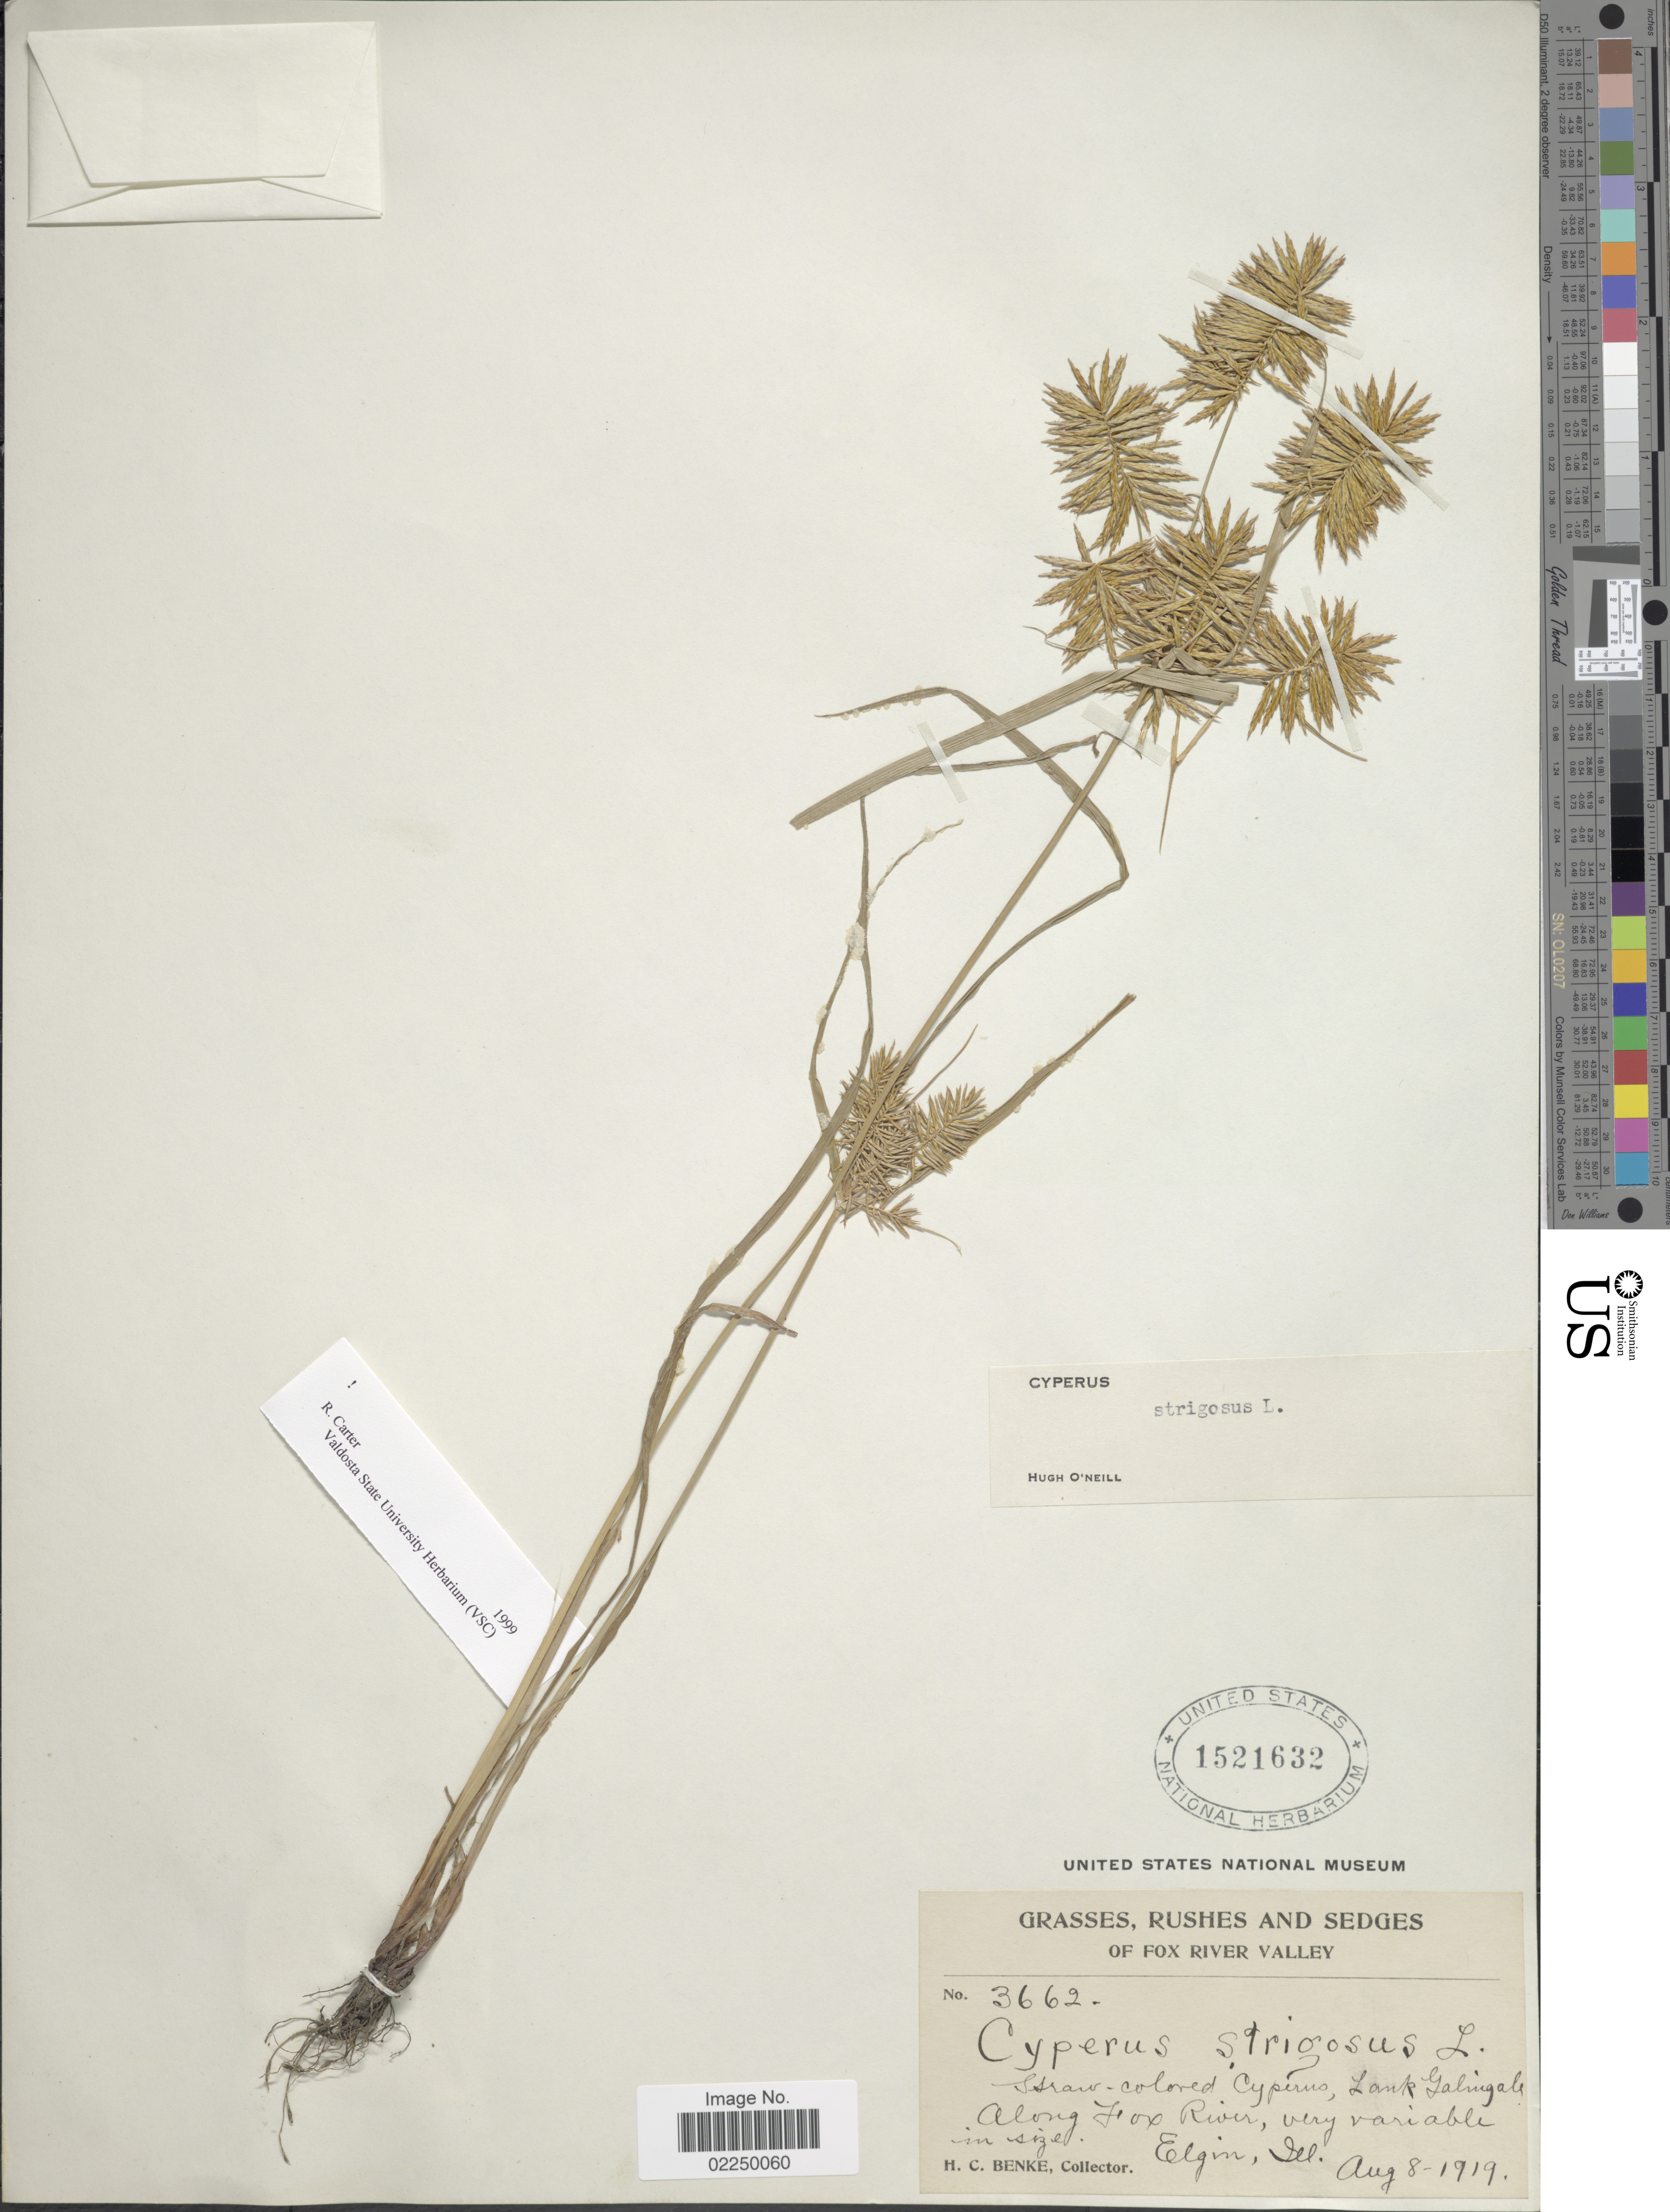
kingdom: Plantae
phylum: Tracheophyta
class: Liliopsida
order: Poales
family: Cyperaceae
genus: Cyperus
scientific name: Cyperus strigosus L.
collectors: H. Benke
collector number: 3662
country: United States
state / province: Illinois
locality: Along Fox River, very variable in size, Elgin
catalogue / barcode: US 1521632